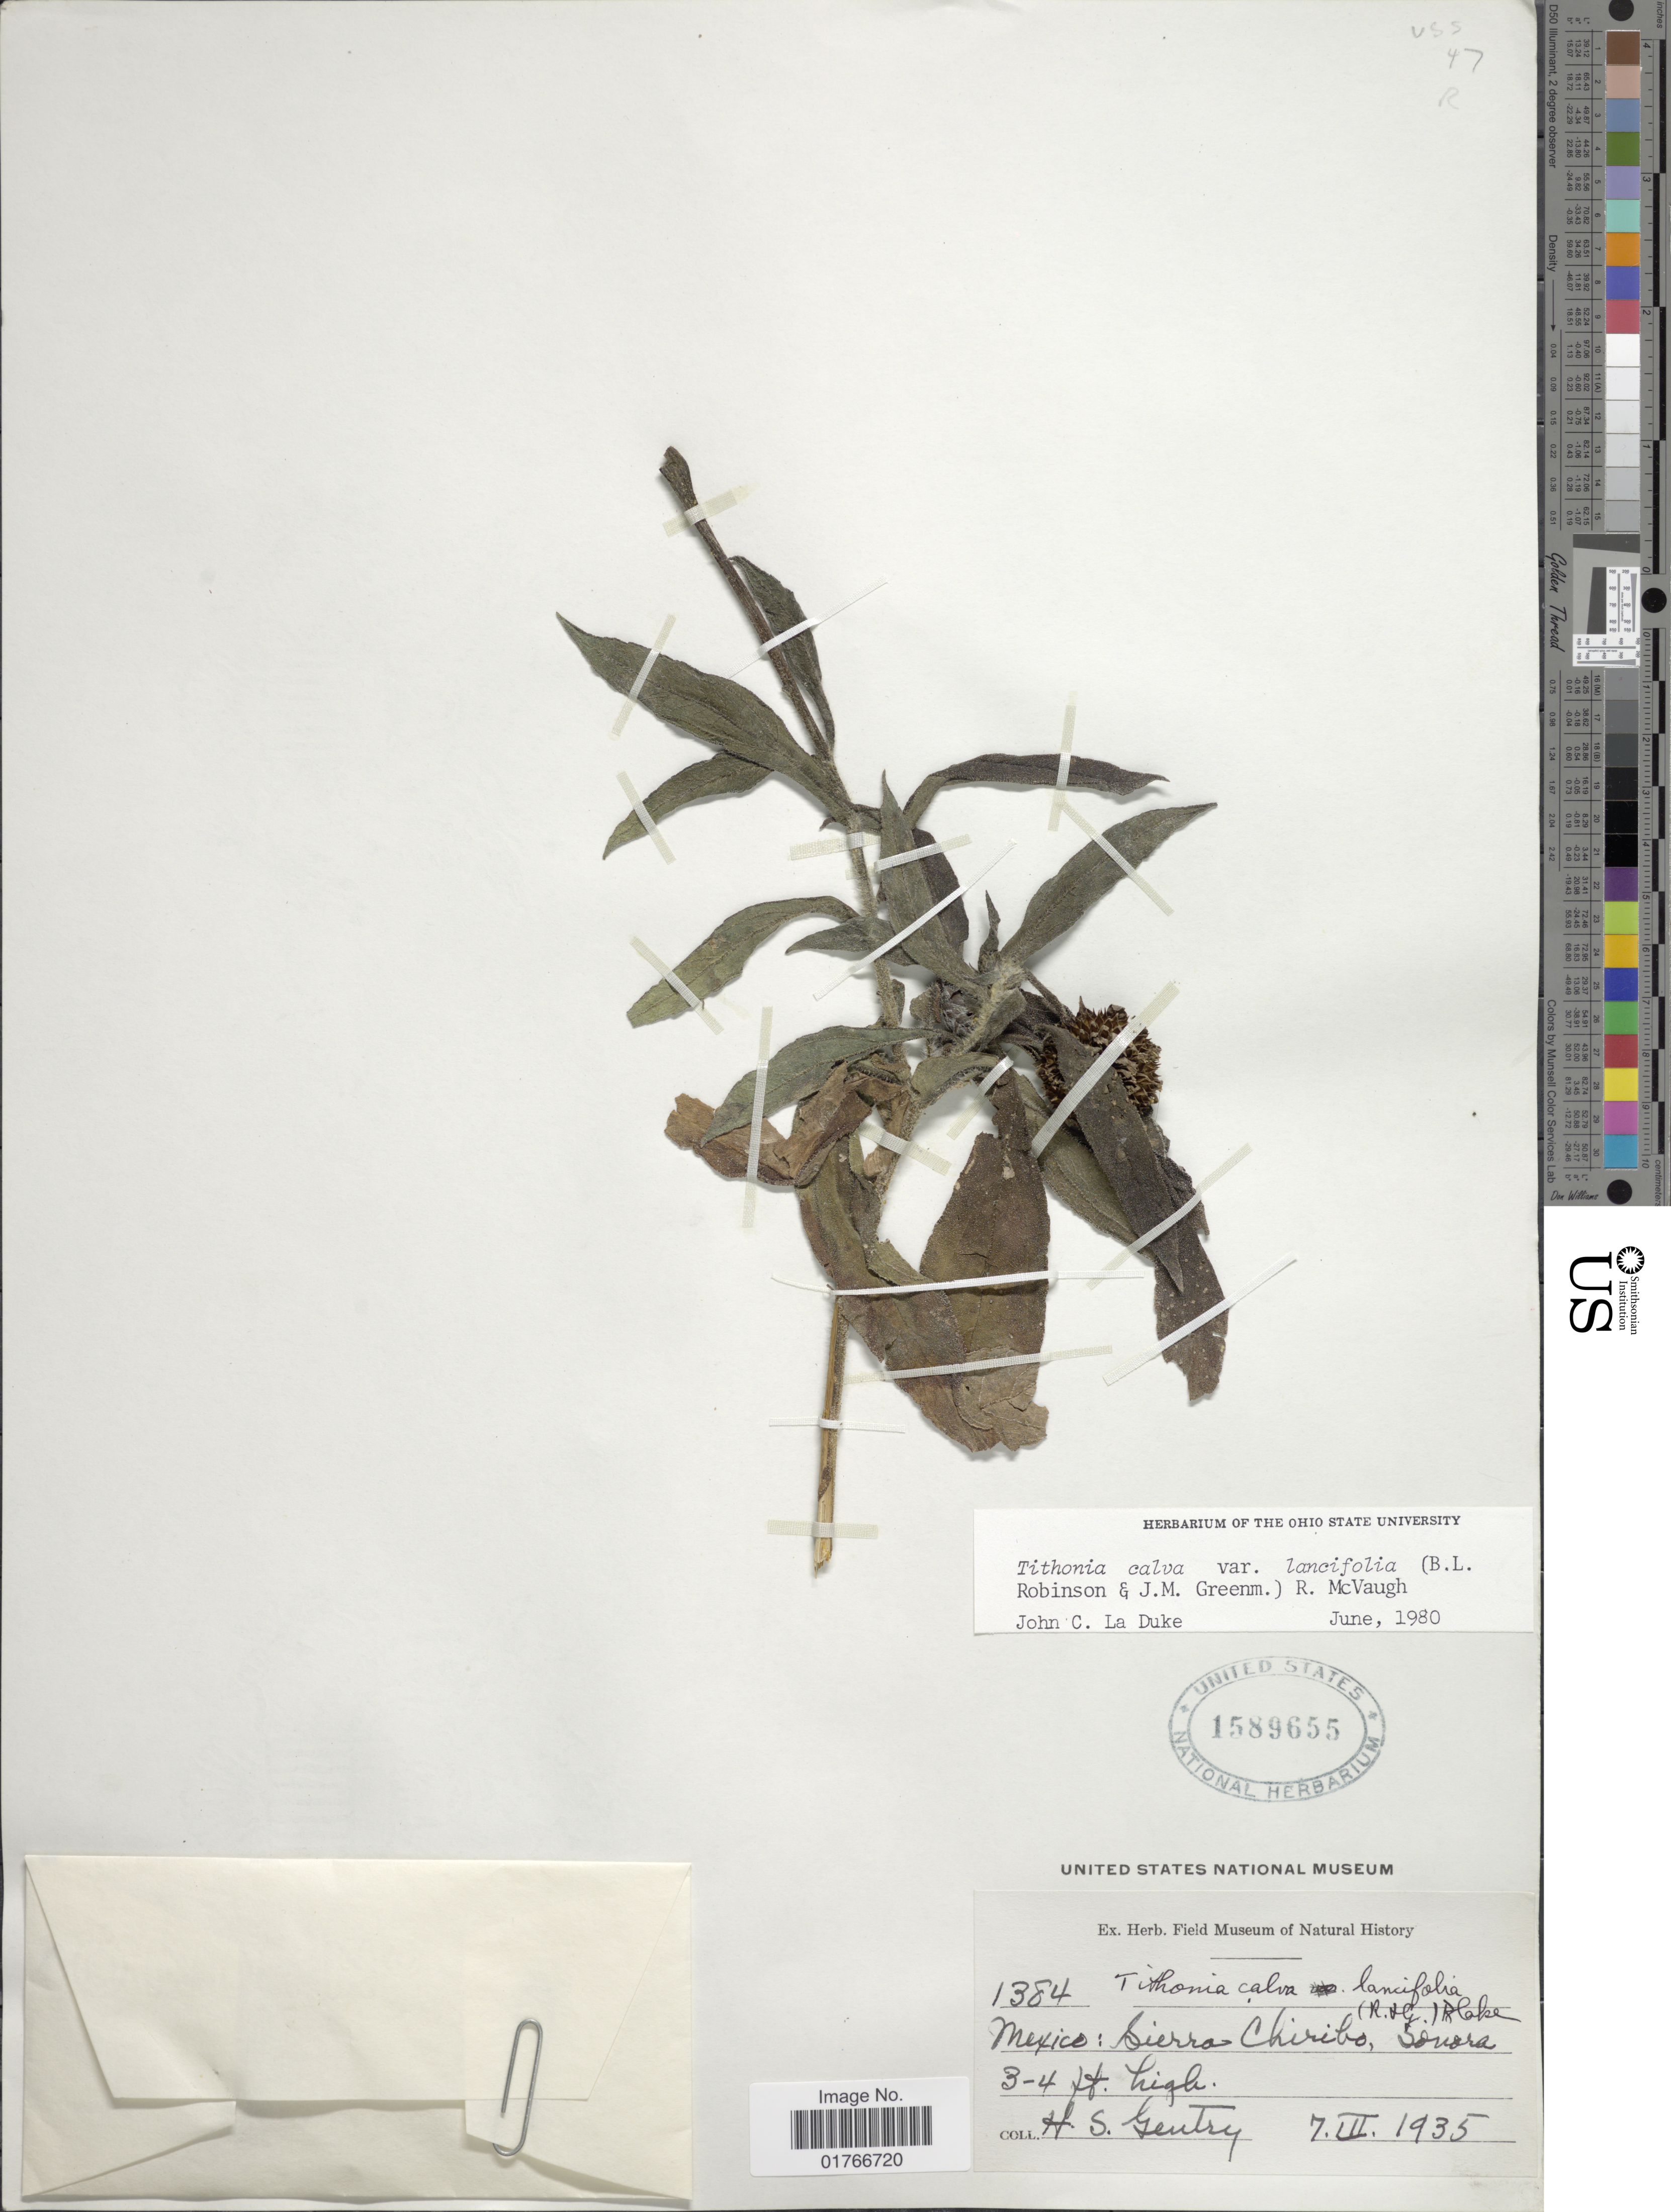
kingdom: Plantae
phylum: Tracheophyta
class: Magnoliopsida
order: Asterales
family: Asteraceae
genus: Tithonia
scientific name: Tithonia calva var. lancifolia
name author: (B.L. Rob. & Greenm.) McVaugh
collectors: H. S. Gentry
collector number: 1384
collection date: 1935-03-07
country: Mexico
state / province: Sonora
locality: Sierra Chiribo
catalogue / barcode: US 1589655